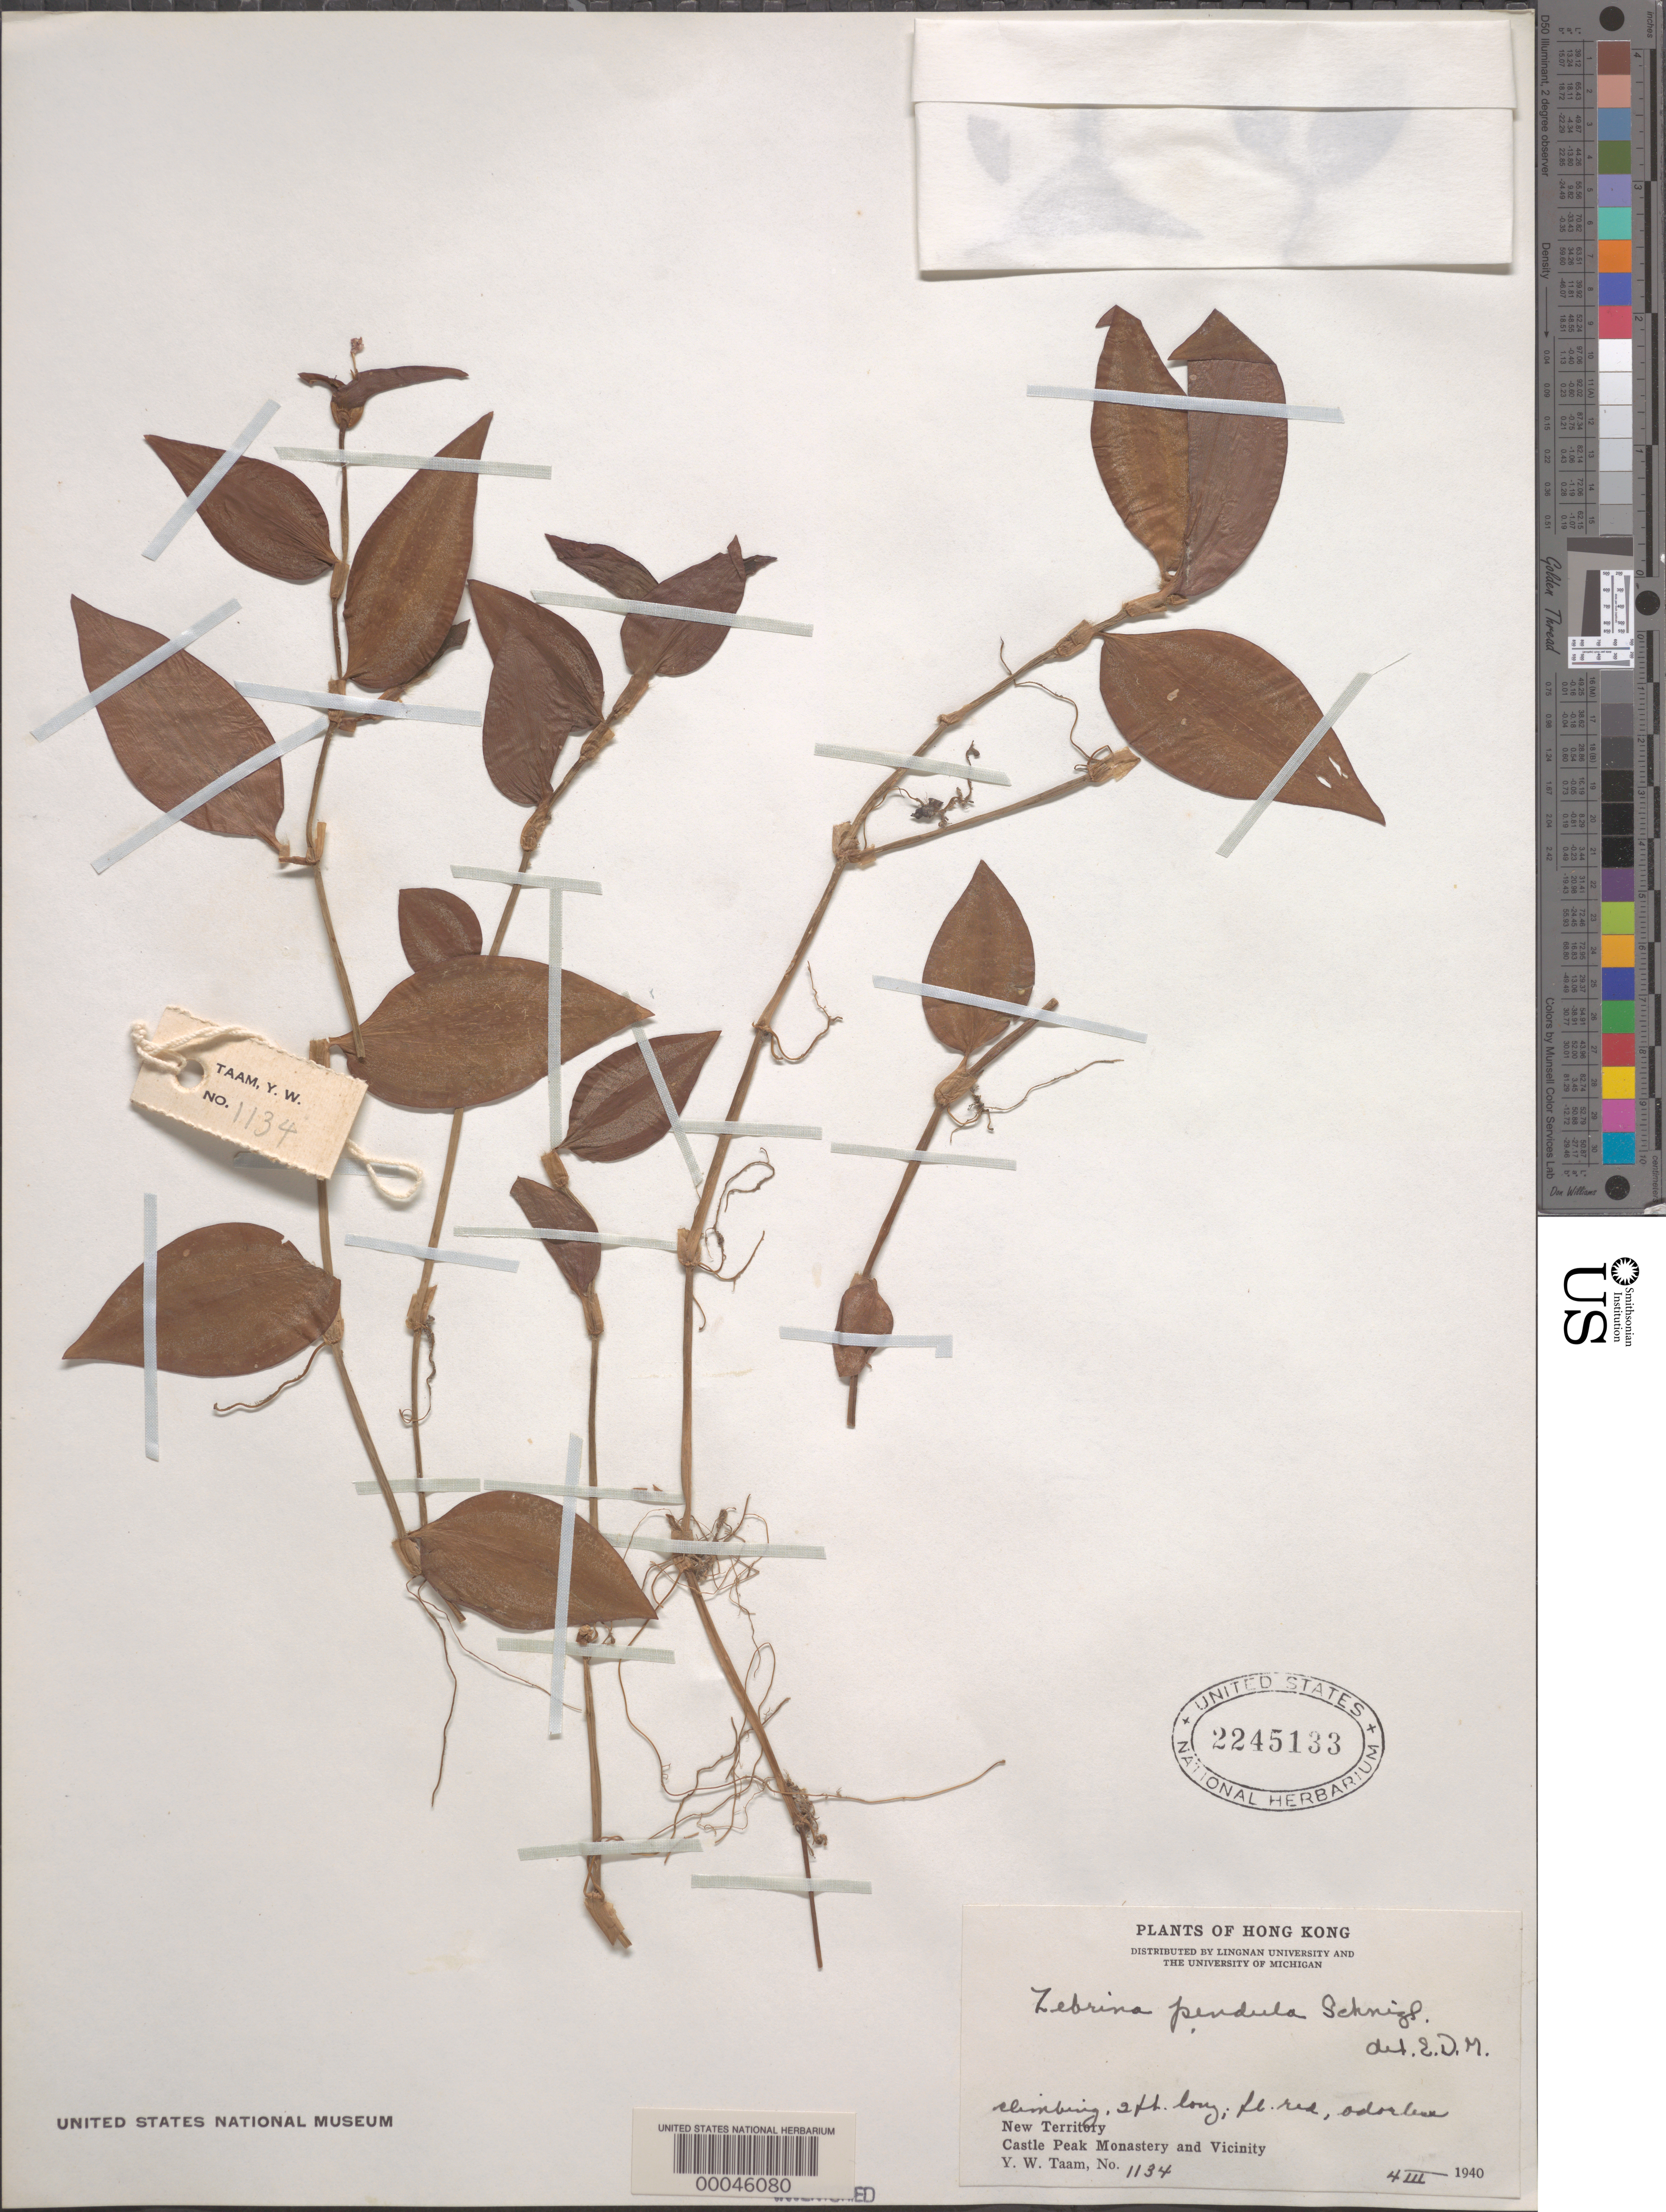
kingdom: Plantae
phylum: Tracheophyta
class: Liliopsida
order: Commelinales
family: Commelinaceae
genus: Tradescantia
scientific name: Tradescantia zebrina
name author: Bosse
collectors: Y. W. Taam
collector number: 1134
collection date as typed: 04 Mar 1940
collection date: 1940-03-04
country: China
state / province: Hong Kong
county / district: New Territories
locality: Castle peak monastery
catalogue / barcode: US 2245133